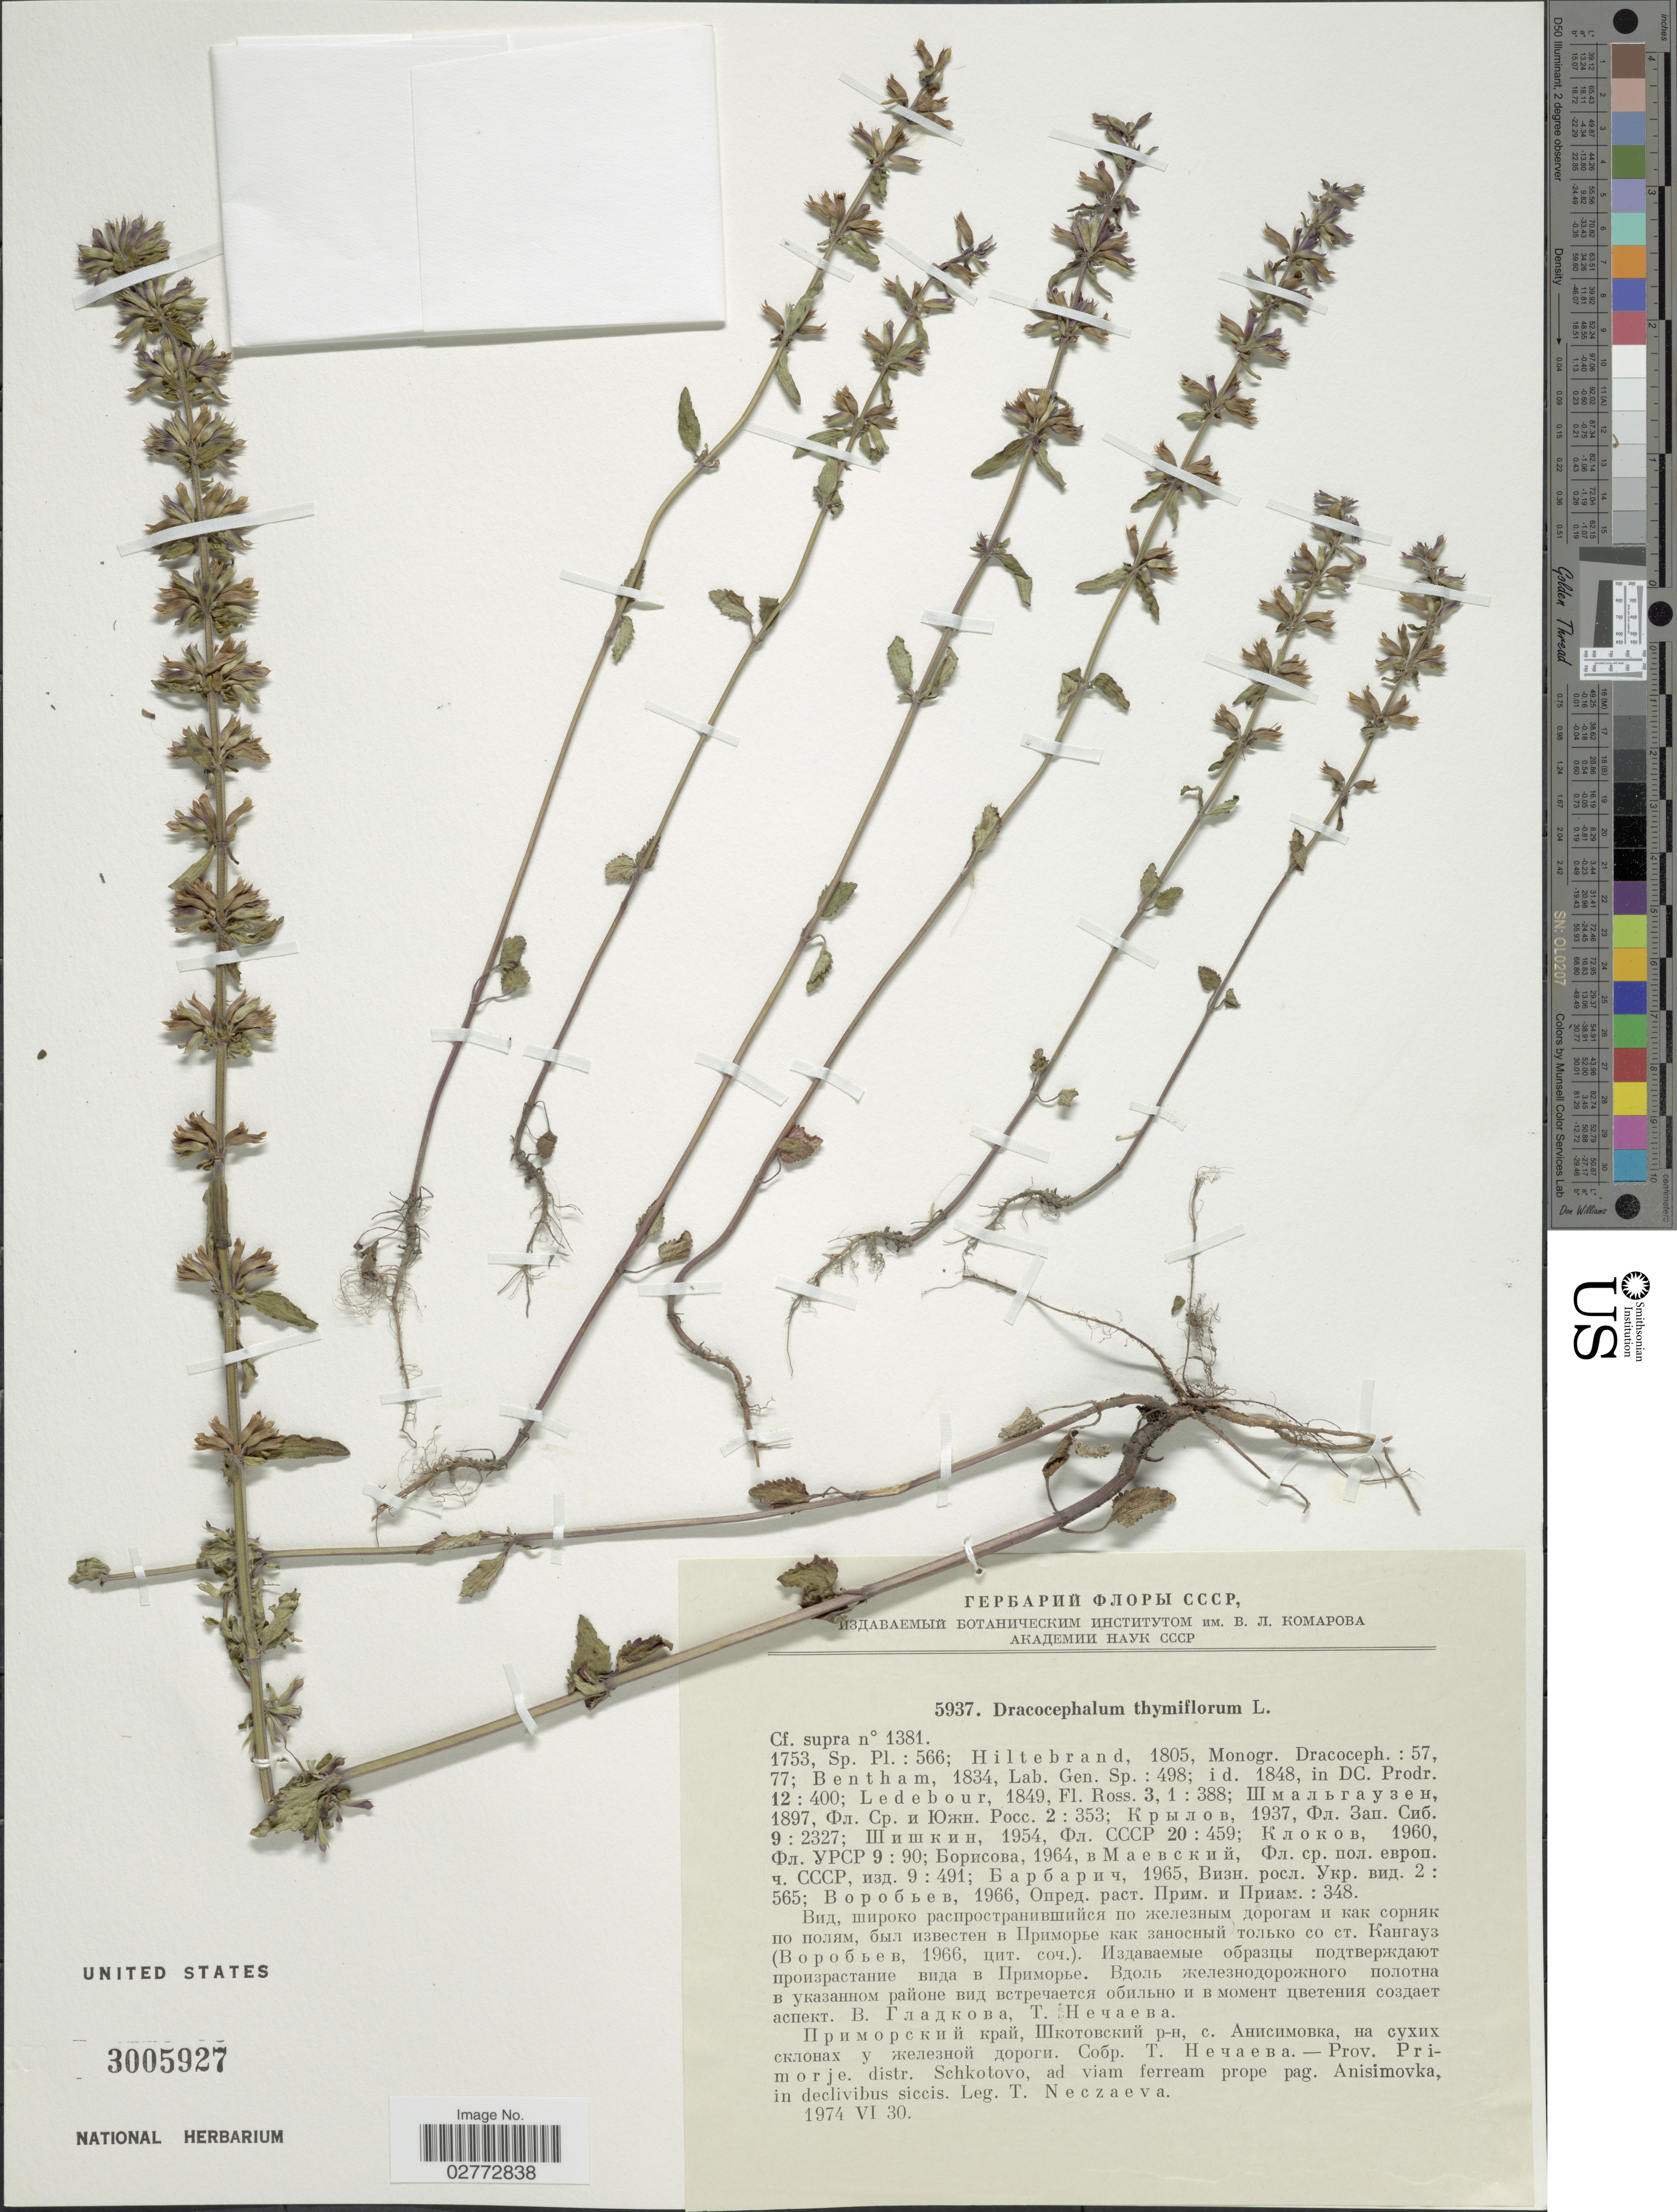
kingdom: Plantae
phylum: Tracheophyta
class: Magnoliopsida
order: Lamiales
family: Lamiaceae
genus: Dracocephalum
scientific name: Dracocephalum thymiflorum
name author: L.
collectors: T. Neczaeva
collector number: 5937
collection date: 1974-06-30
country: Russian Federation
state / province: Primorsky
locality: Prov. Primorje. distr. Schkotovo, ad viam ferream prope pag. Anisimovka, in declivibus siccis.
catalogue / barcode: US 3005927